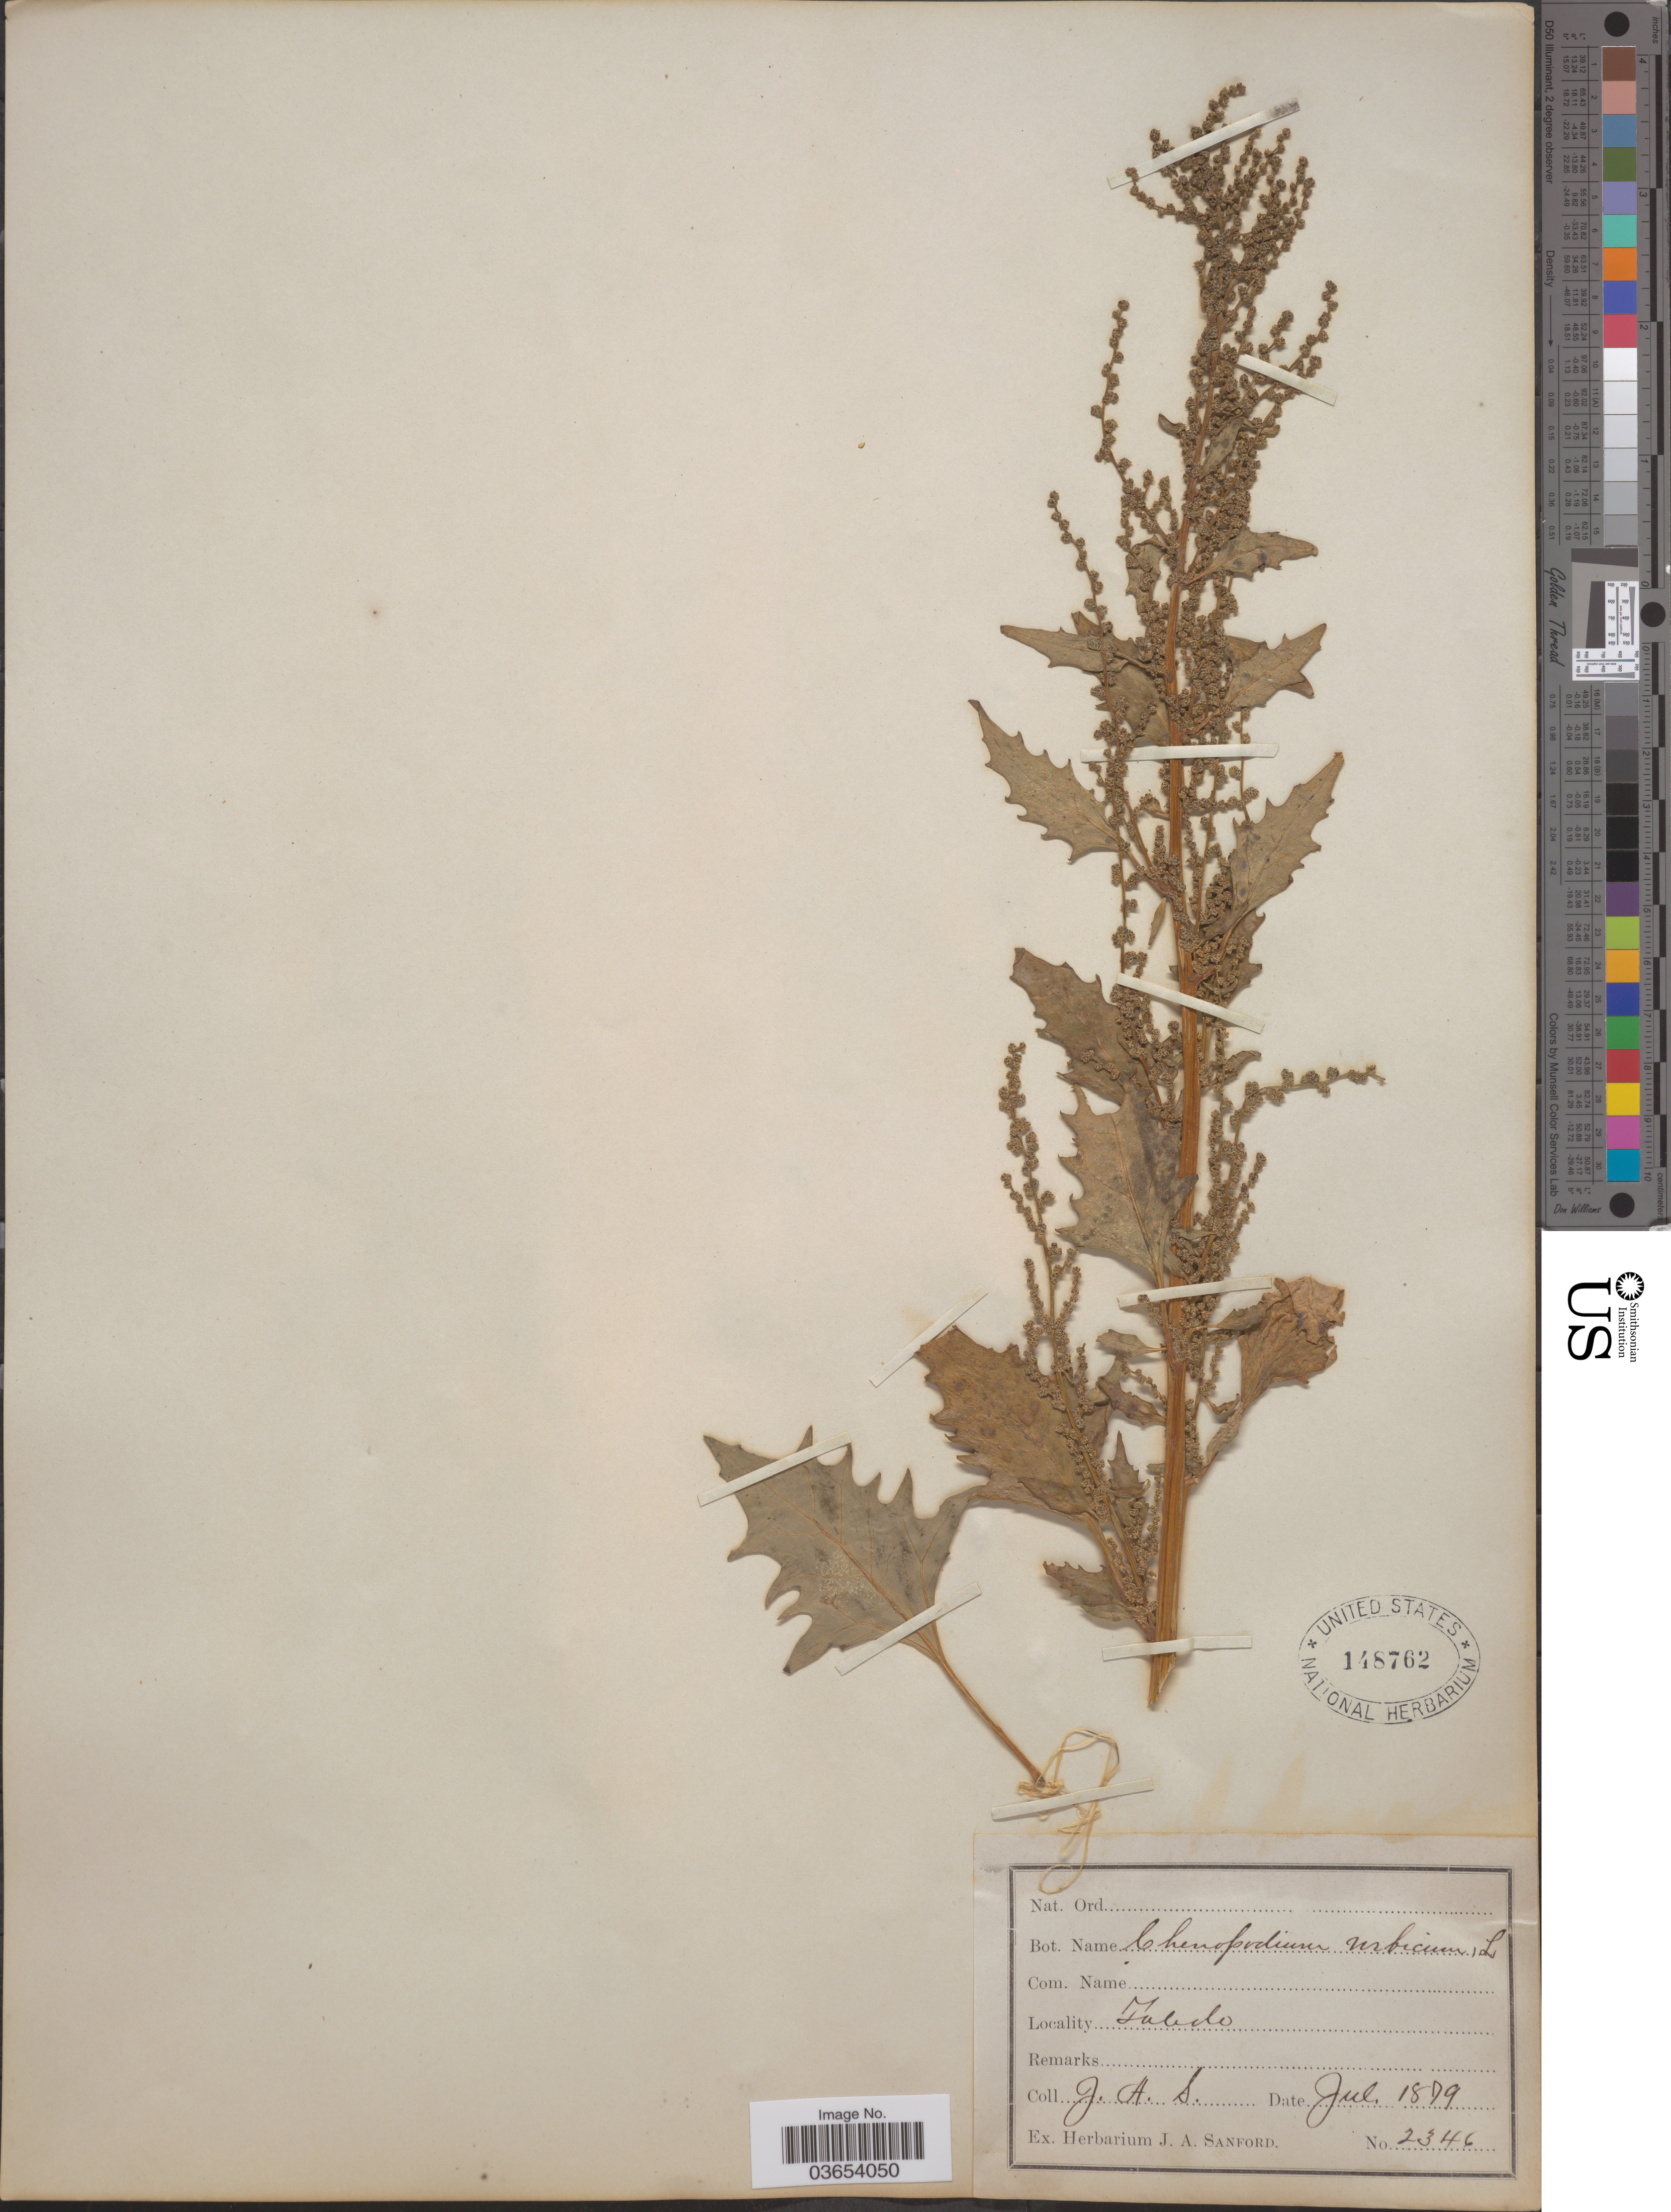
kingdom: Plantae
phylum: Tracheophyta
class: Magnoliopsida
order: Caryophyllales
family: Amaranthaceae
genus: Chenopodium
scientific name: Chenopodium urbicum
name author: L.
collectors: J. Sanford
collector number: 2346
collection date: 1879-07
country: United States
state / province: Ohio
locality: Toledo.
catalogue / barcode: US 148762